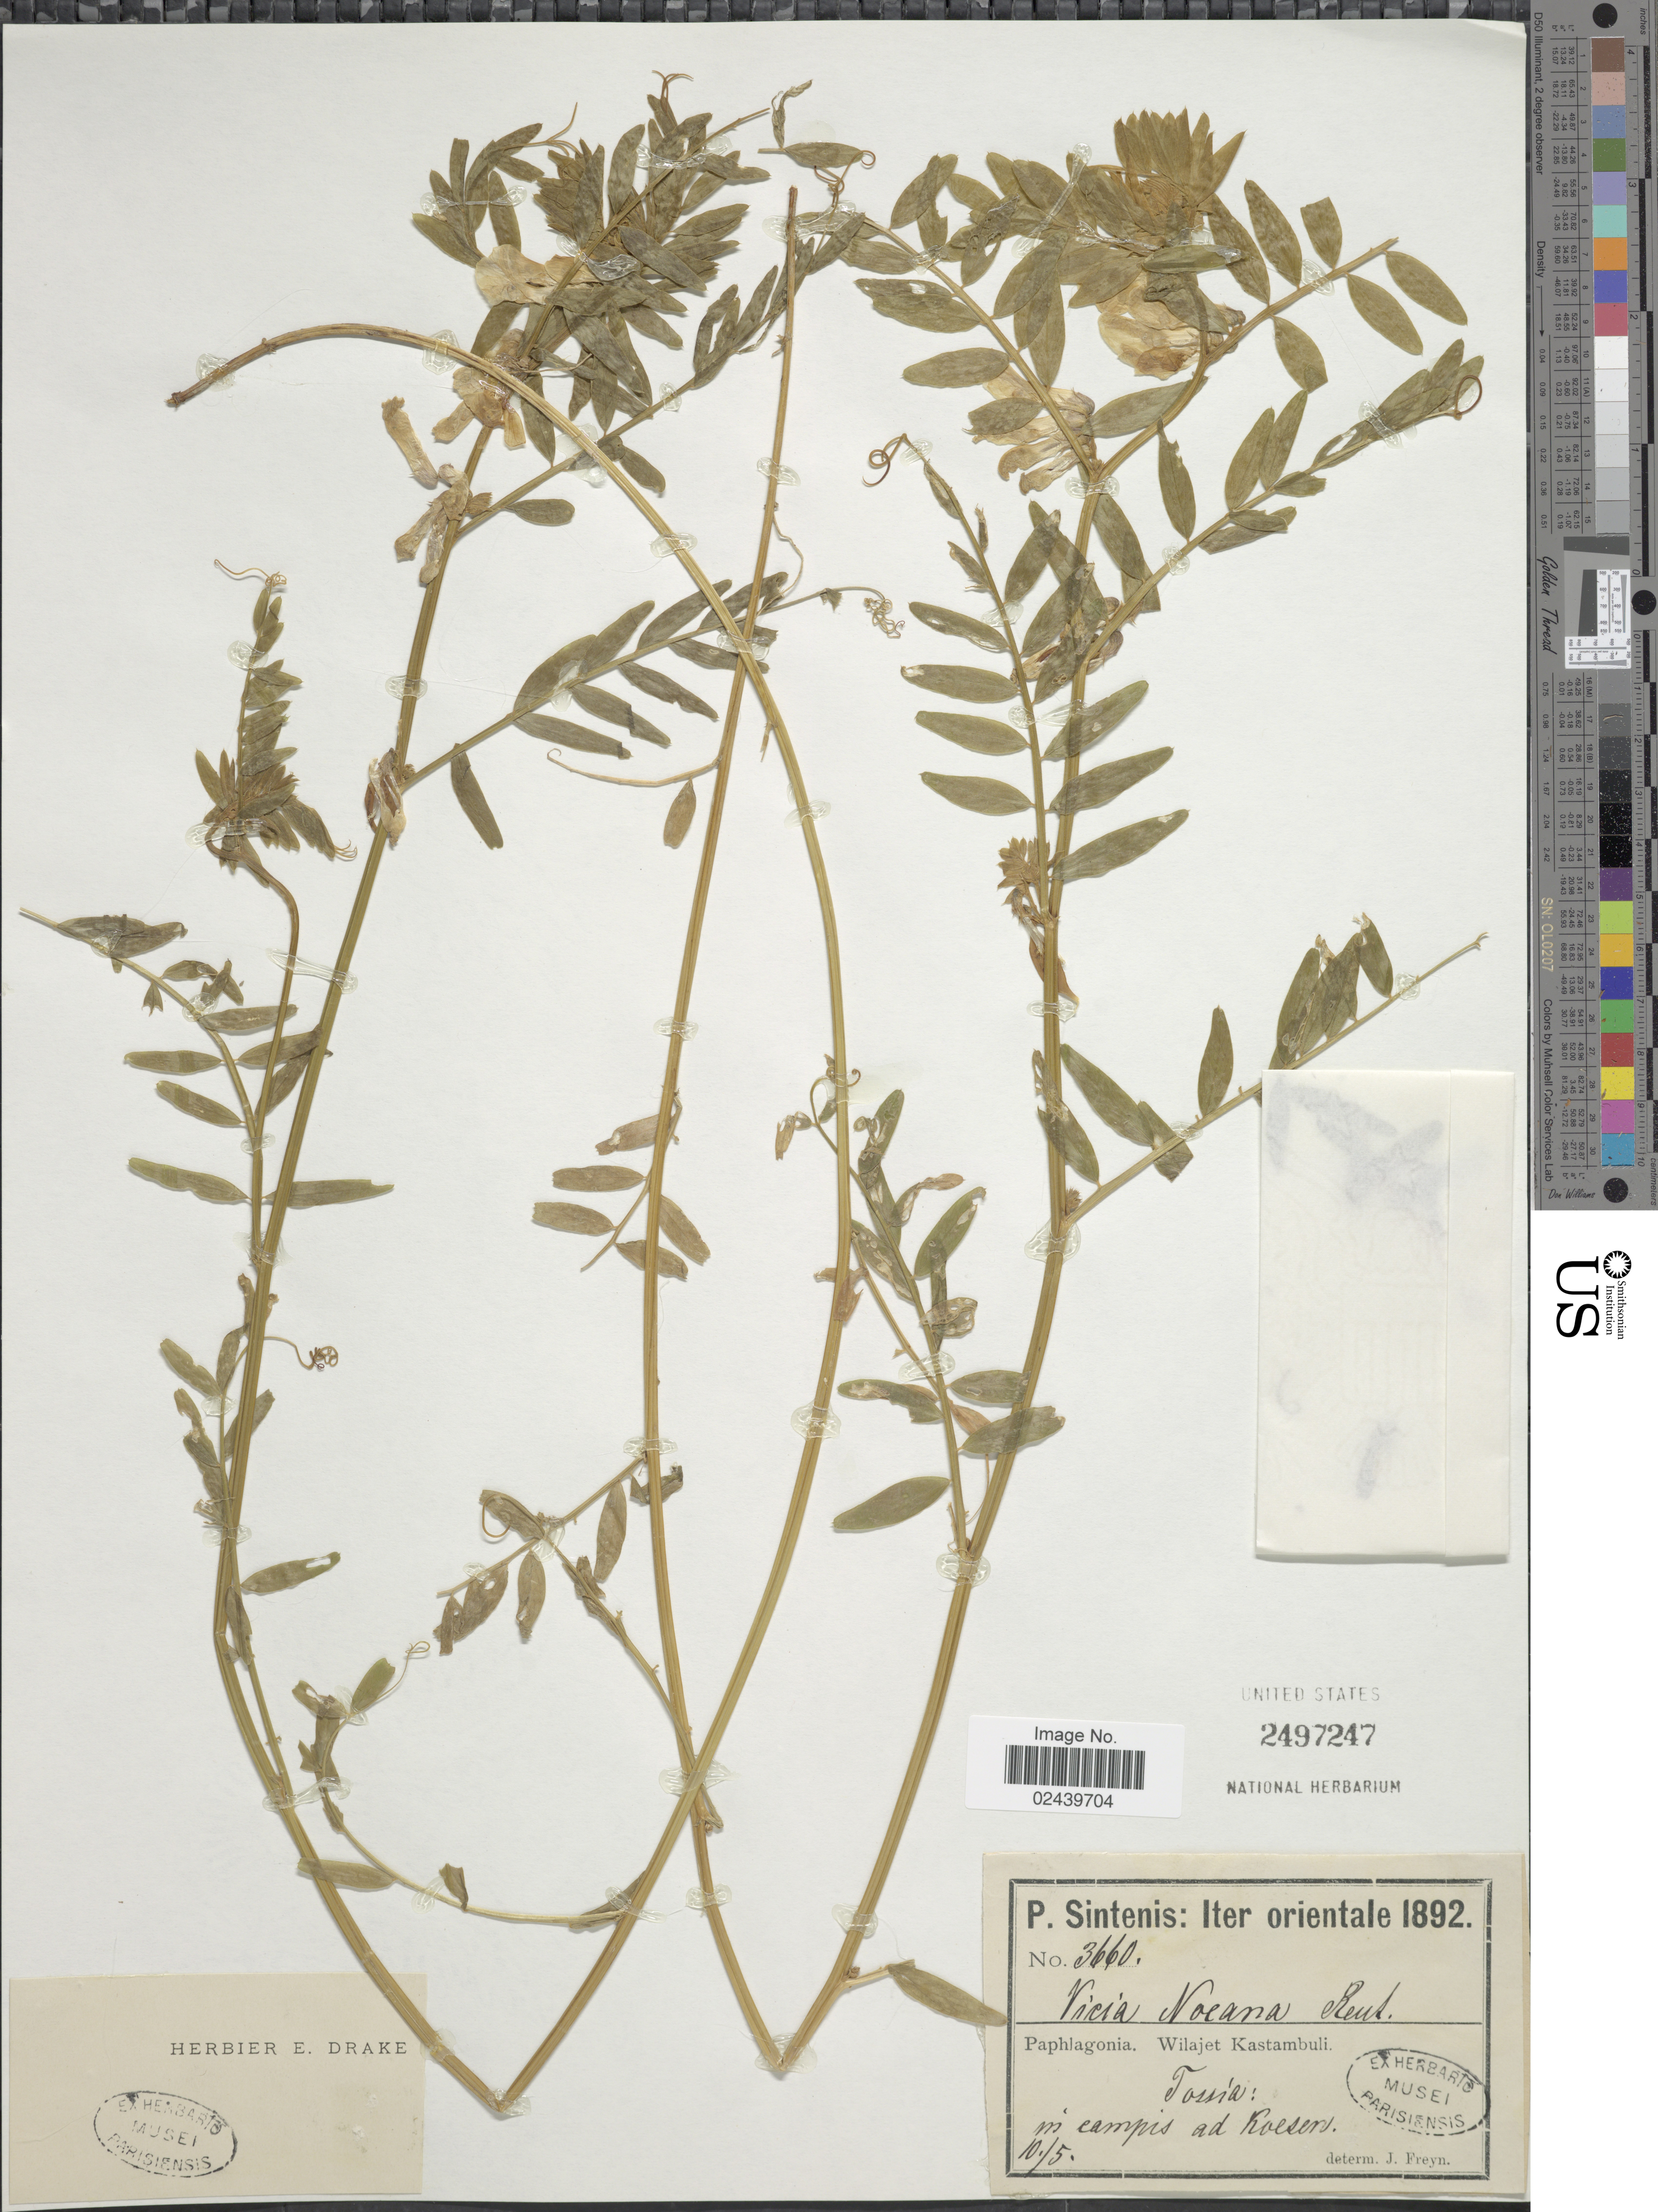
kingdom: Plantae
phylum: Tracheophyta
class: Magnoliopsida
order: Fabales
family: Fabaceae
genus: Vicia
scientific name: Vicia noeana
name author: Boiss.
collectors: P. Sintenis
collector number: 3660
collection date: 1892-05-10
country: Turkey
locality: Orientale. Paphlagonia. Wilajet Kastambuli. Tossia: ad Koesen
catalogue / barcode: US 2497247